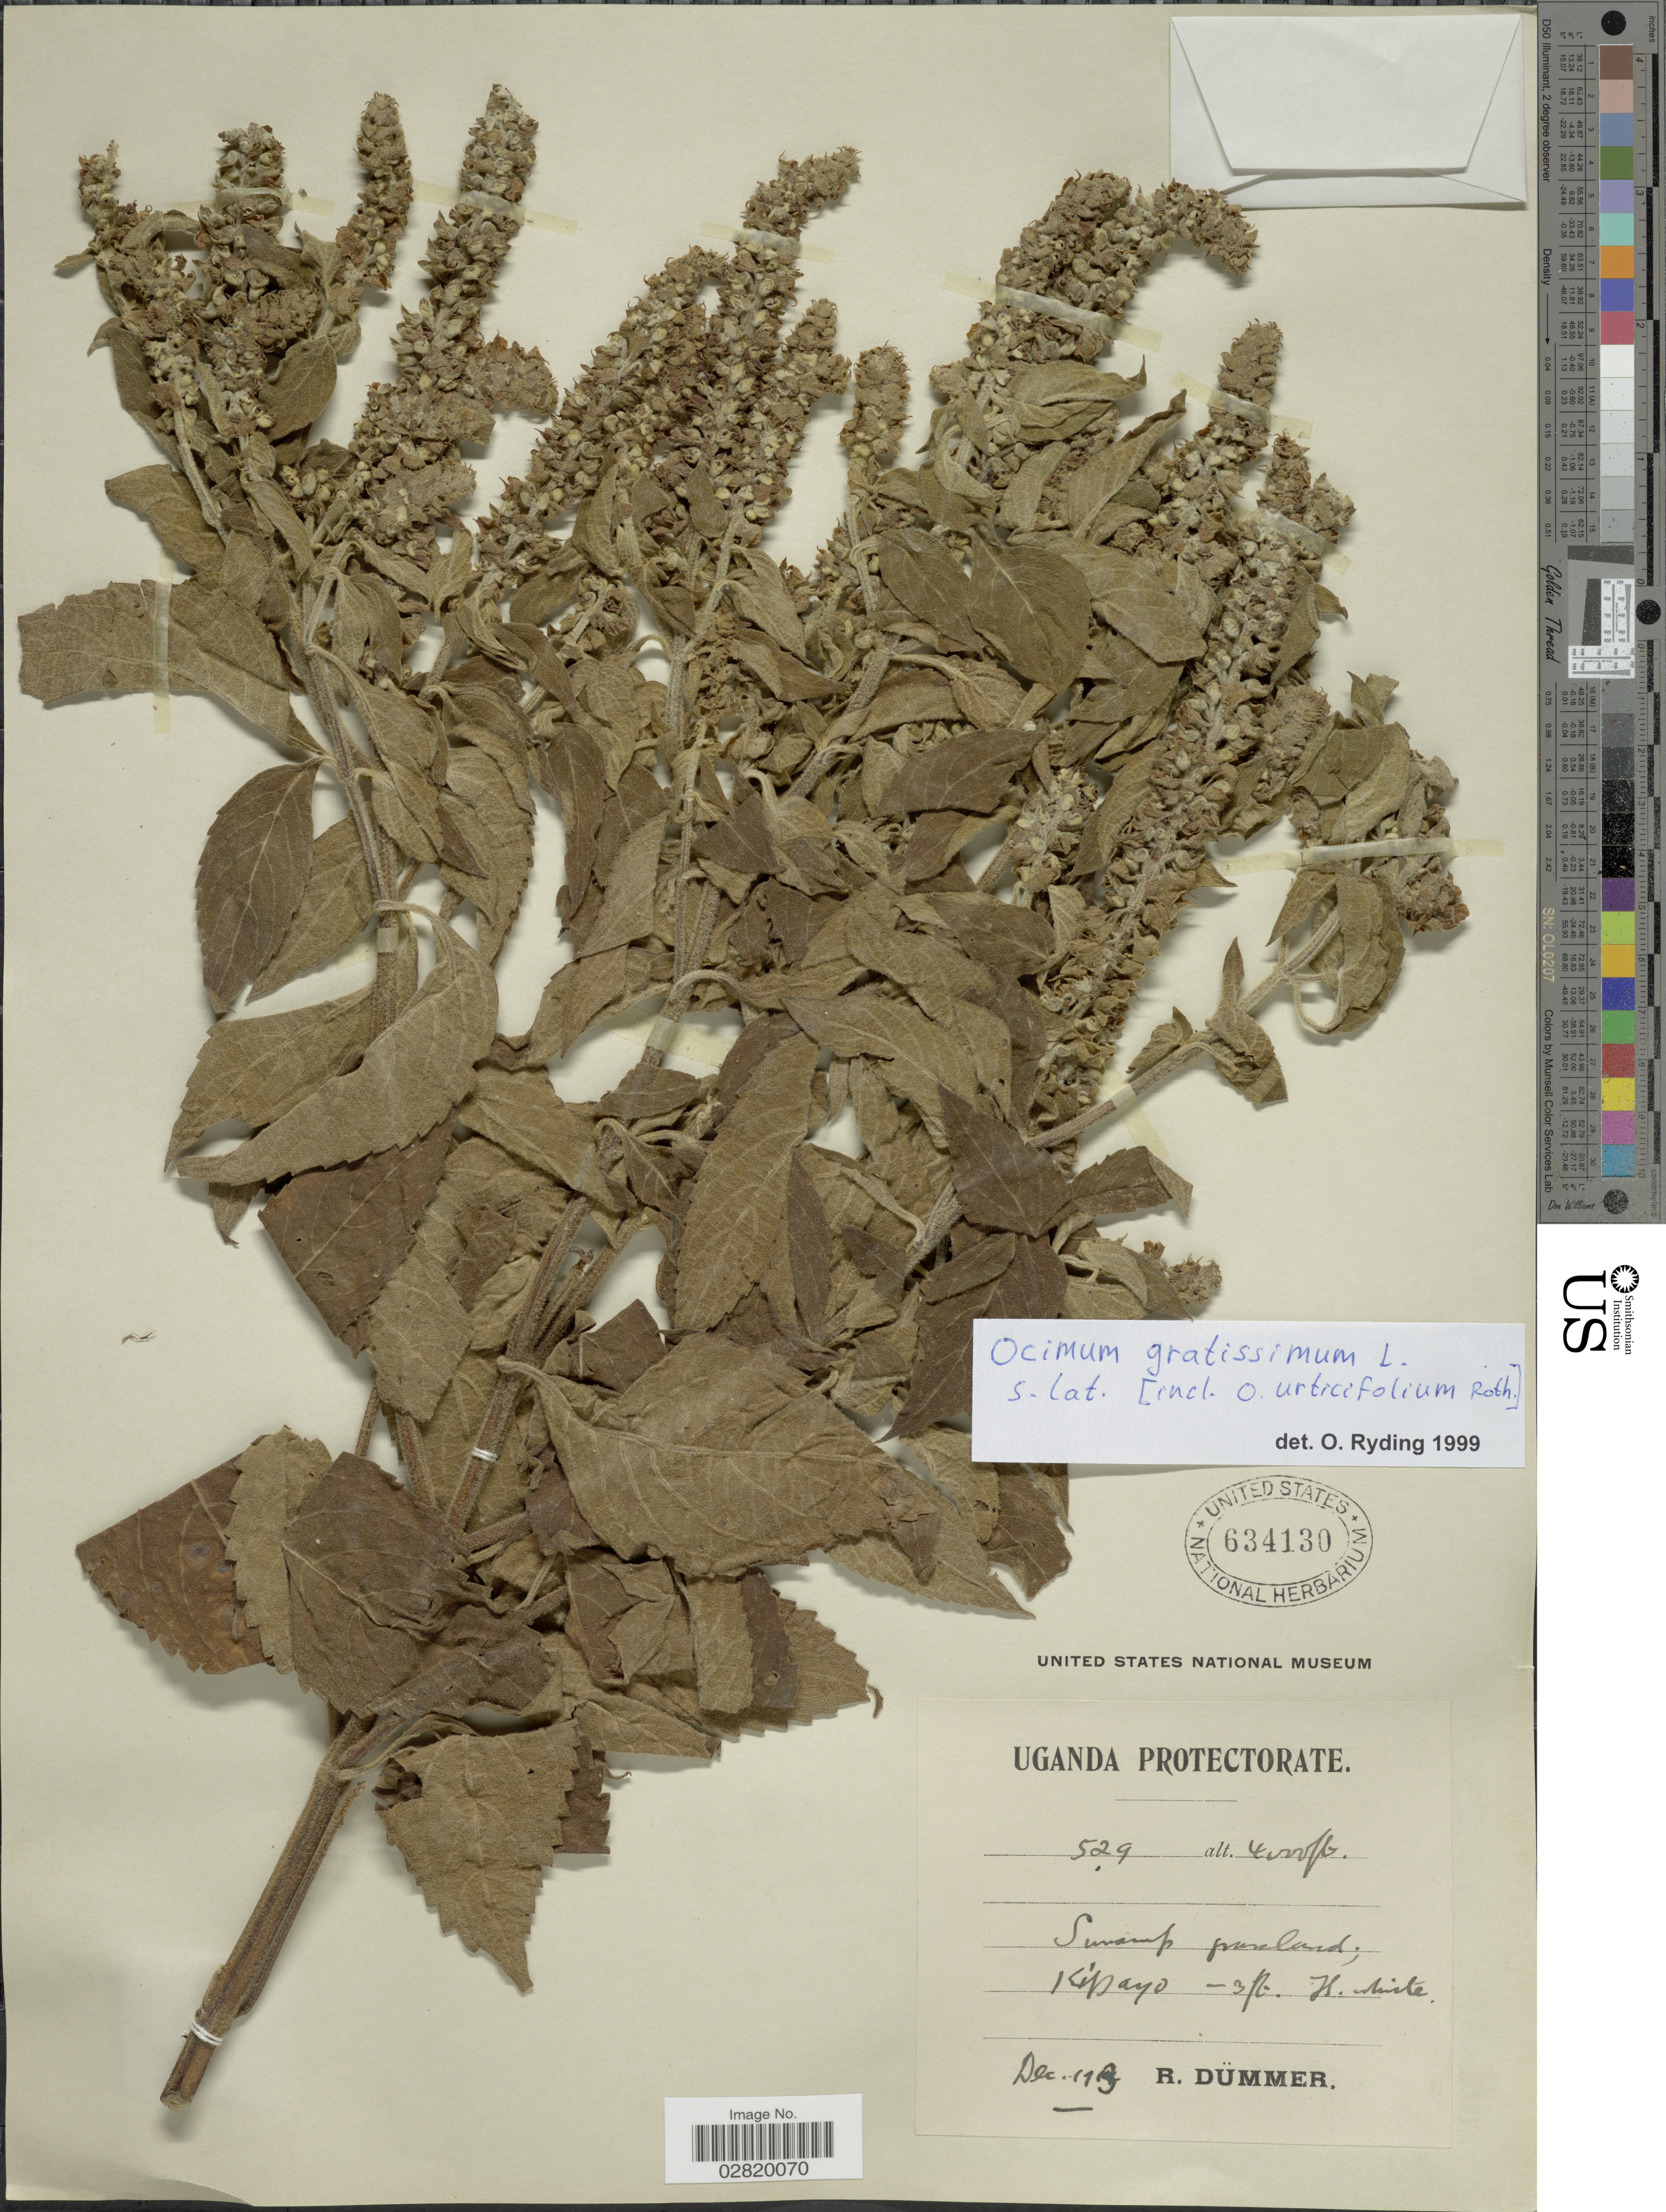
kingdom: Plantae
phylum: Tracheophyta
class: Magnoliopsida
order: Lamiales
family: Lamiaceae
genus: Ocimum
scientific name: Ocimum gratissimum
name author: L.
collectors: R. A. Dümmer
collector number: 529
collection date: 1913-12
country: Uganda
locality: Uganda Protectorate, Swamp grassland, Kipayo.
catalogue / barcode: US 634130